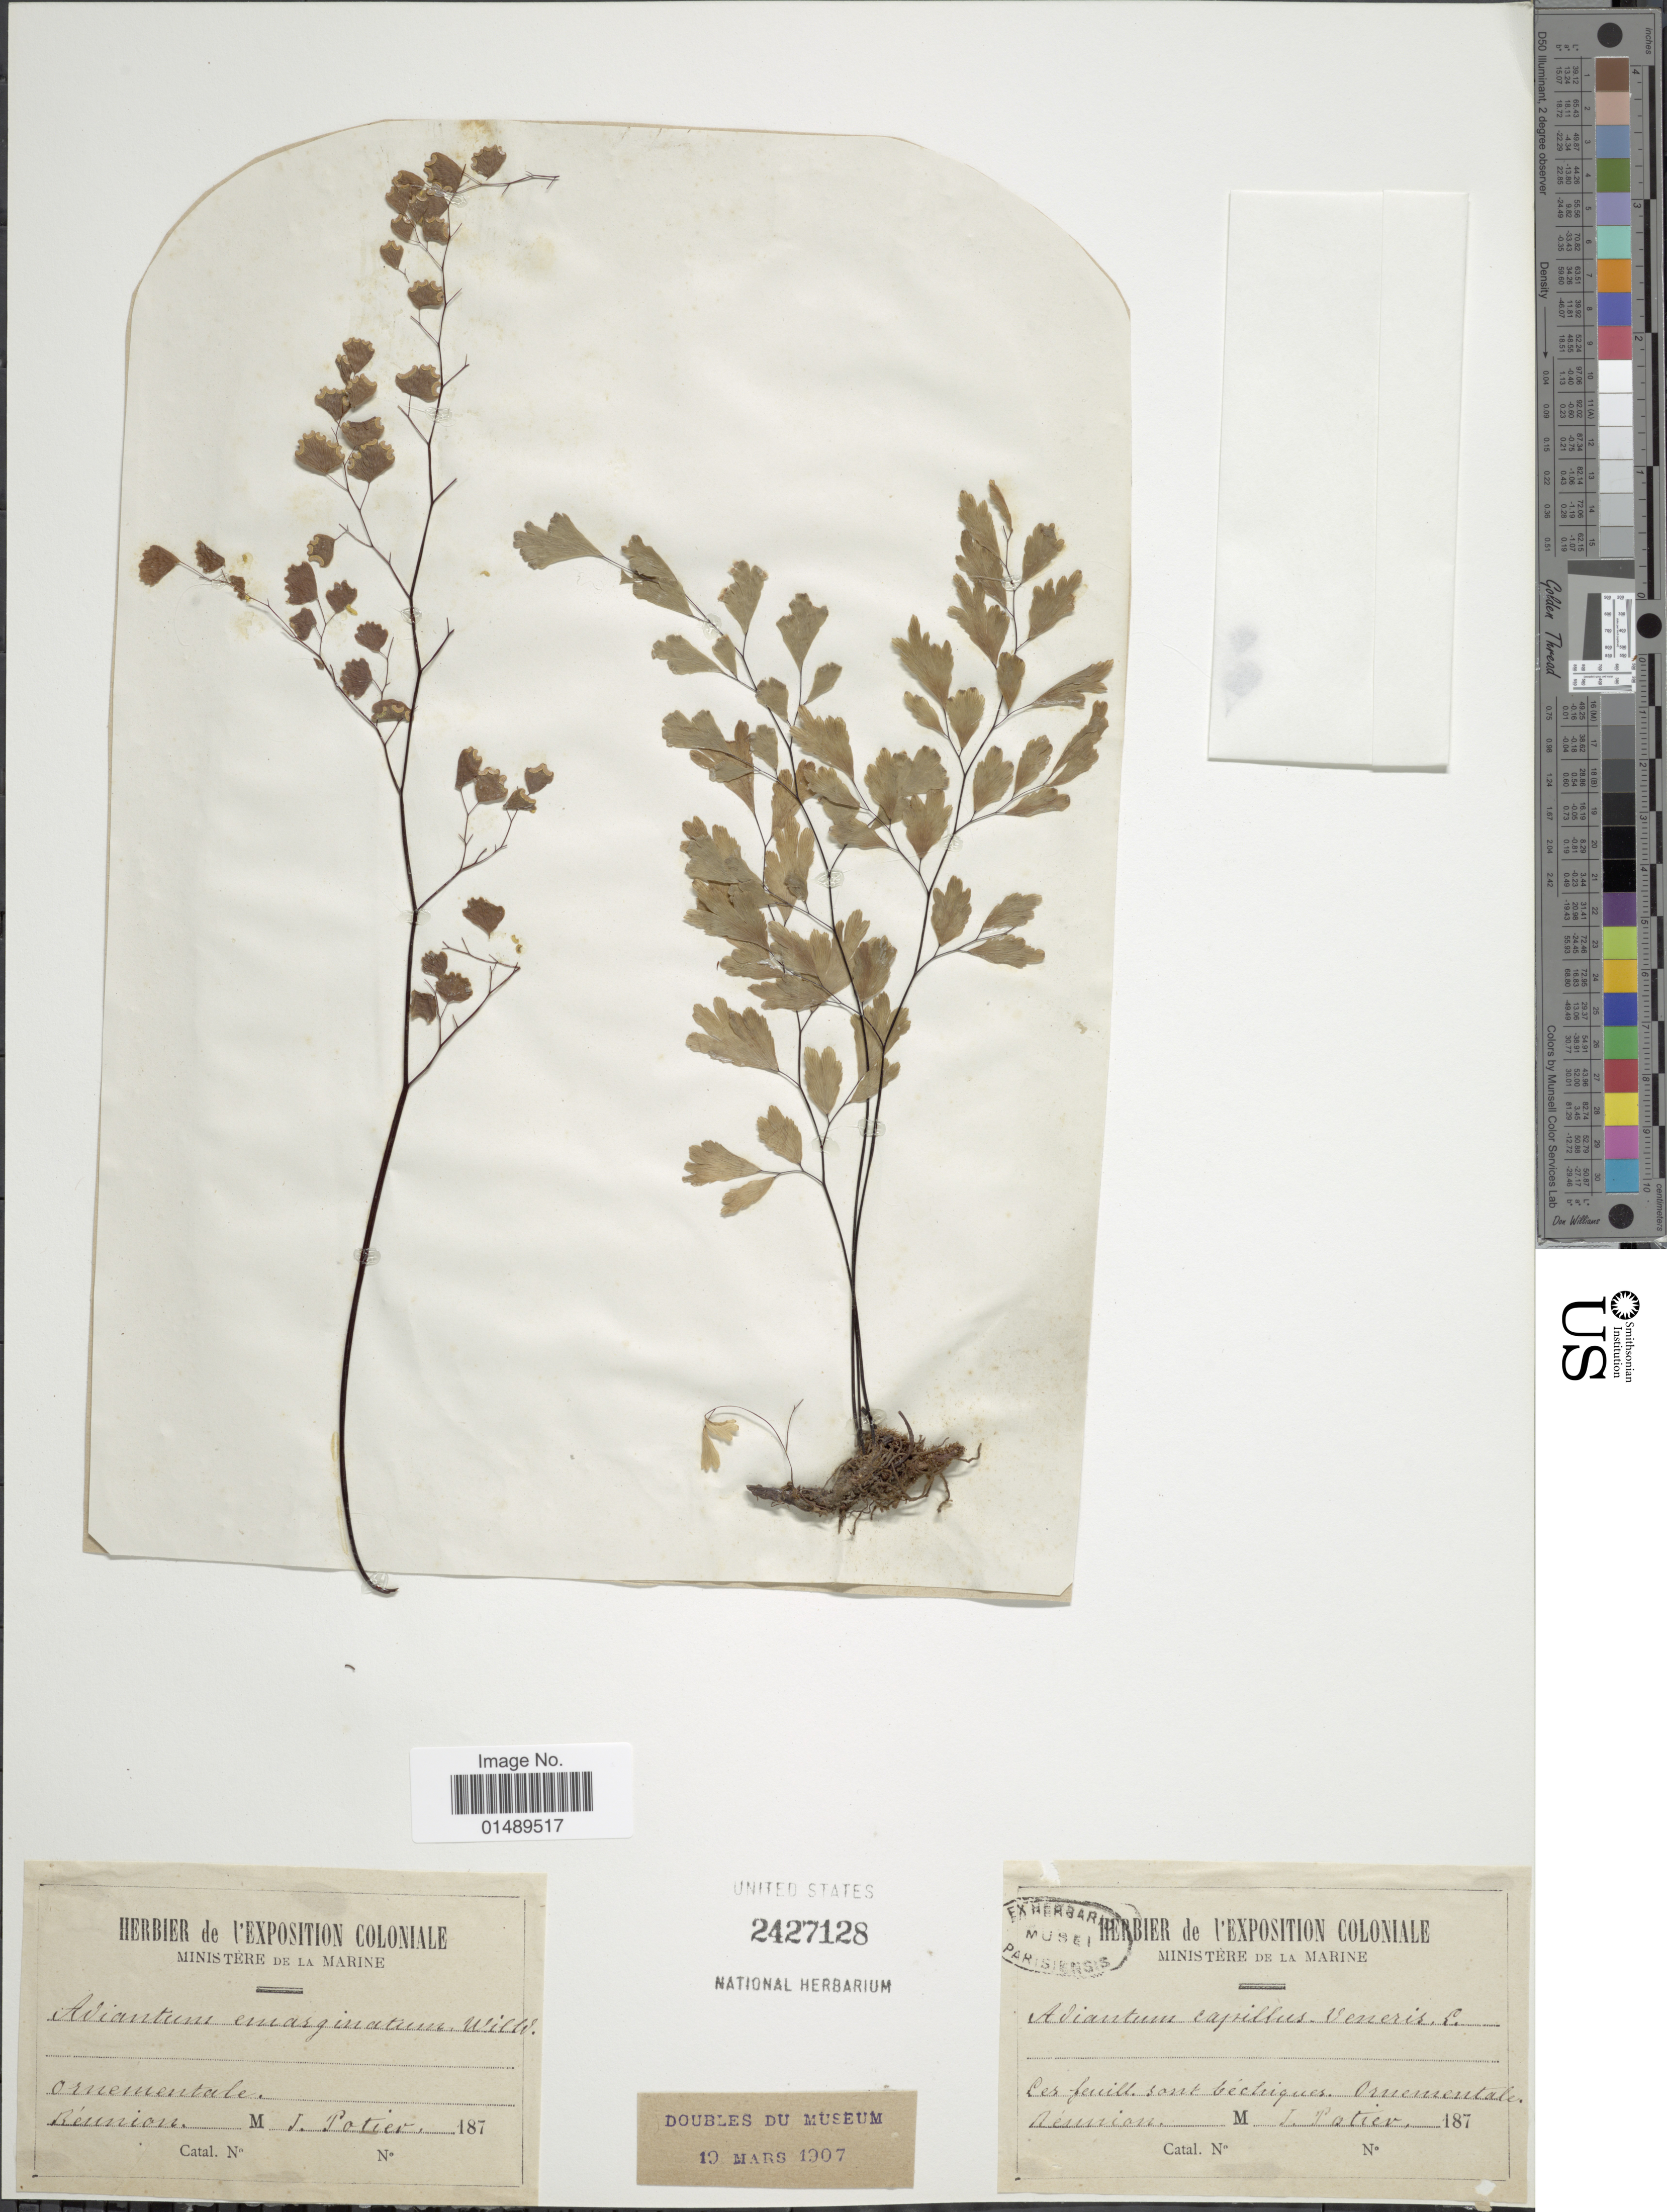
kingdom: Plantae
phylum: Tracheophyta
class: Polypodiopsida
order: Polypodiales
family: Pteridaceae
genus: Adiantum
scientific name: Adiantum capillus-veneris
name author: L.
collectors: I. Potier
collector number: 187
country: Reunion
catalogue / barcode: US 2427128